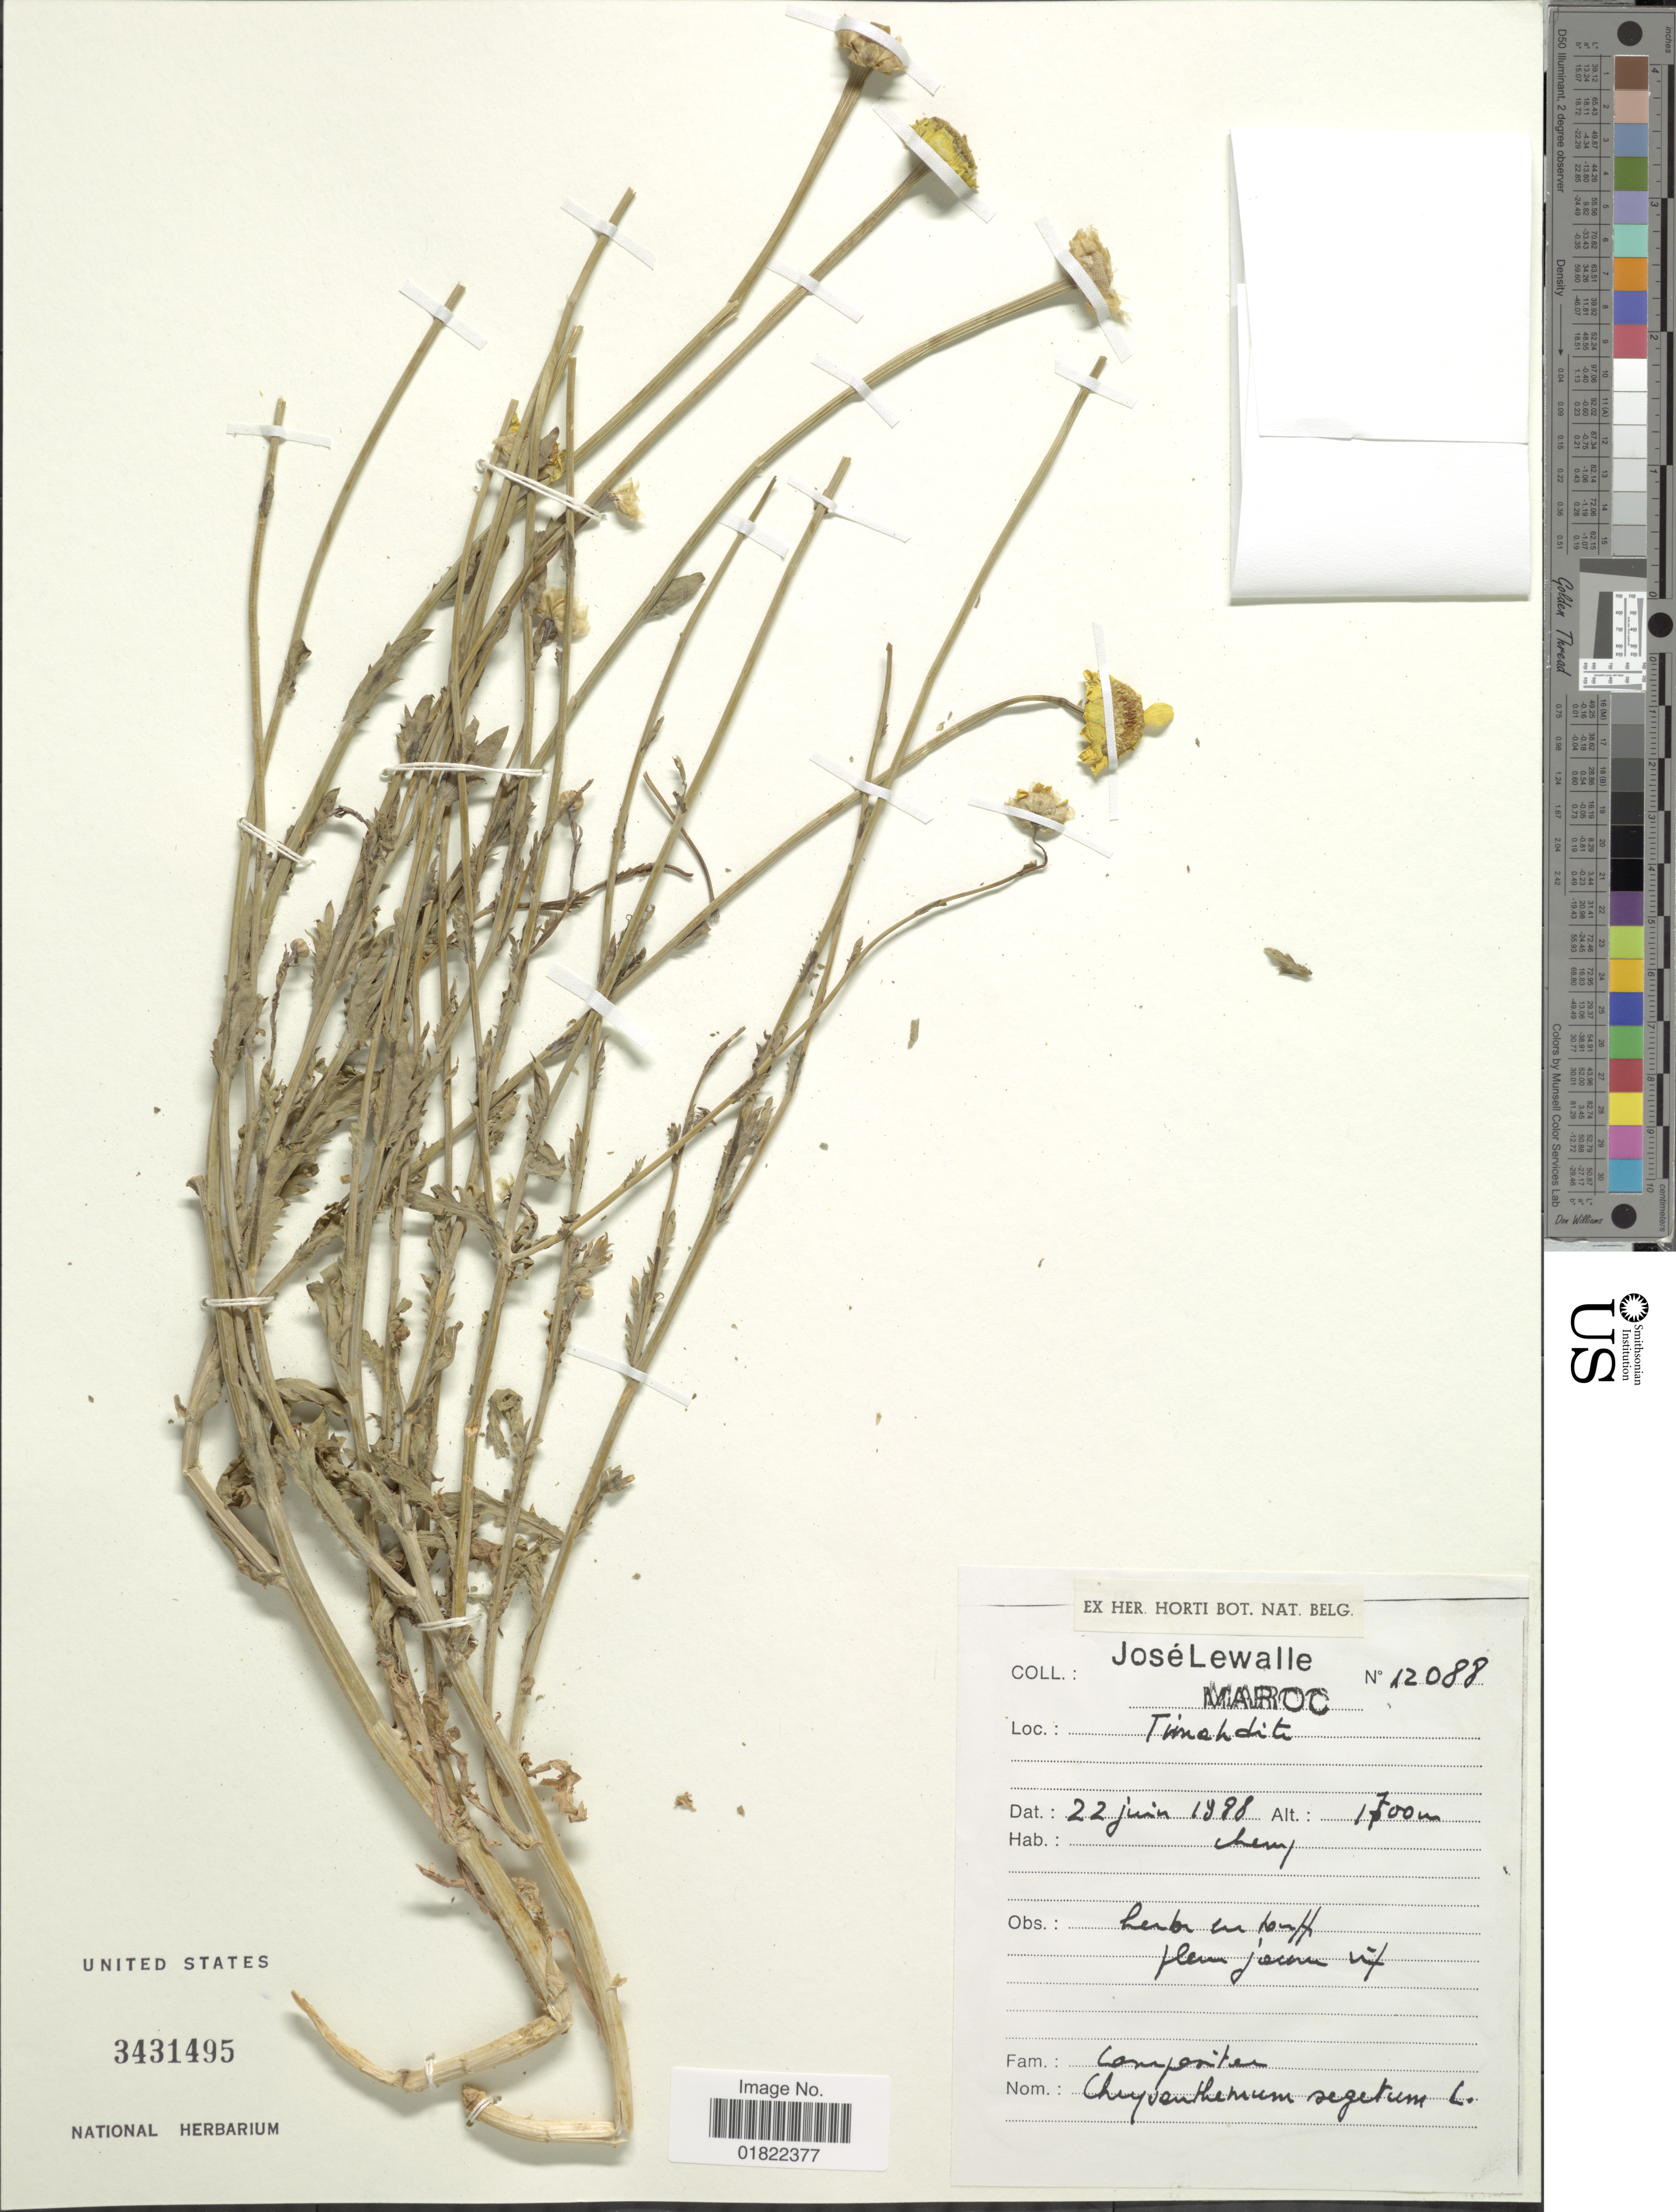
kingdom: Plantae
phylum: Tracheophyta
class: Magnoliopsida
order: Asterales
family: Asteraceae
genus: Chrysanthemum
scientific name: Chrysanthemum segetum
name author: L.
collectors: J. Lewalle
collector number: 12088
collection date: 1988-06-22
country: Morocco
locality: Maroc, Timahdite.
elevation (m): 1700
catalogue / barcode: US 3431495